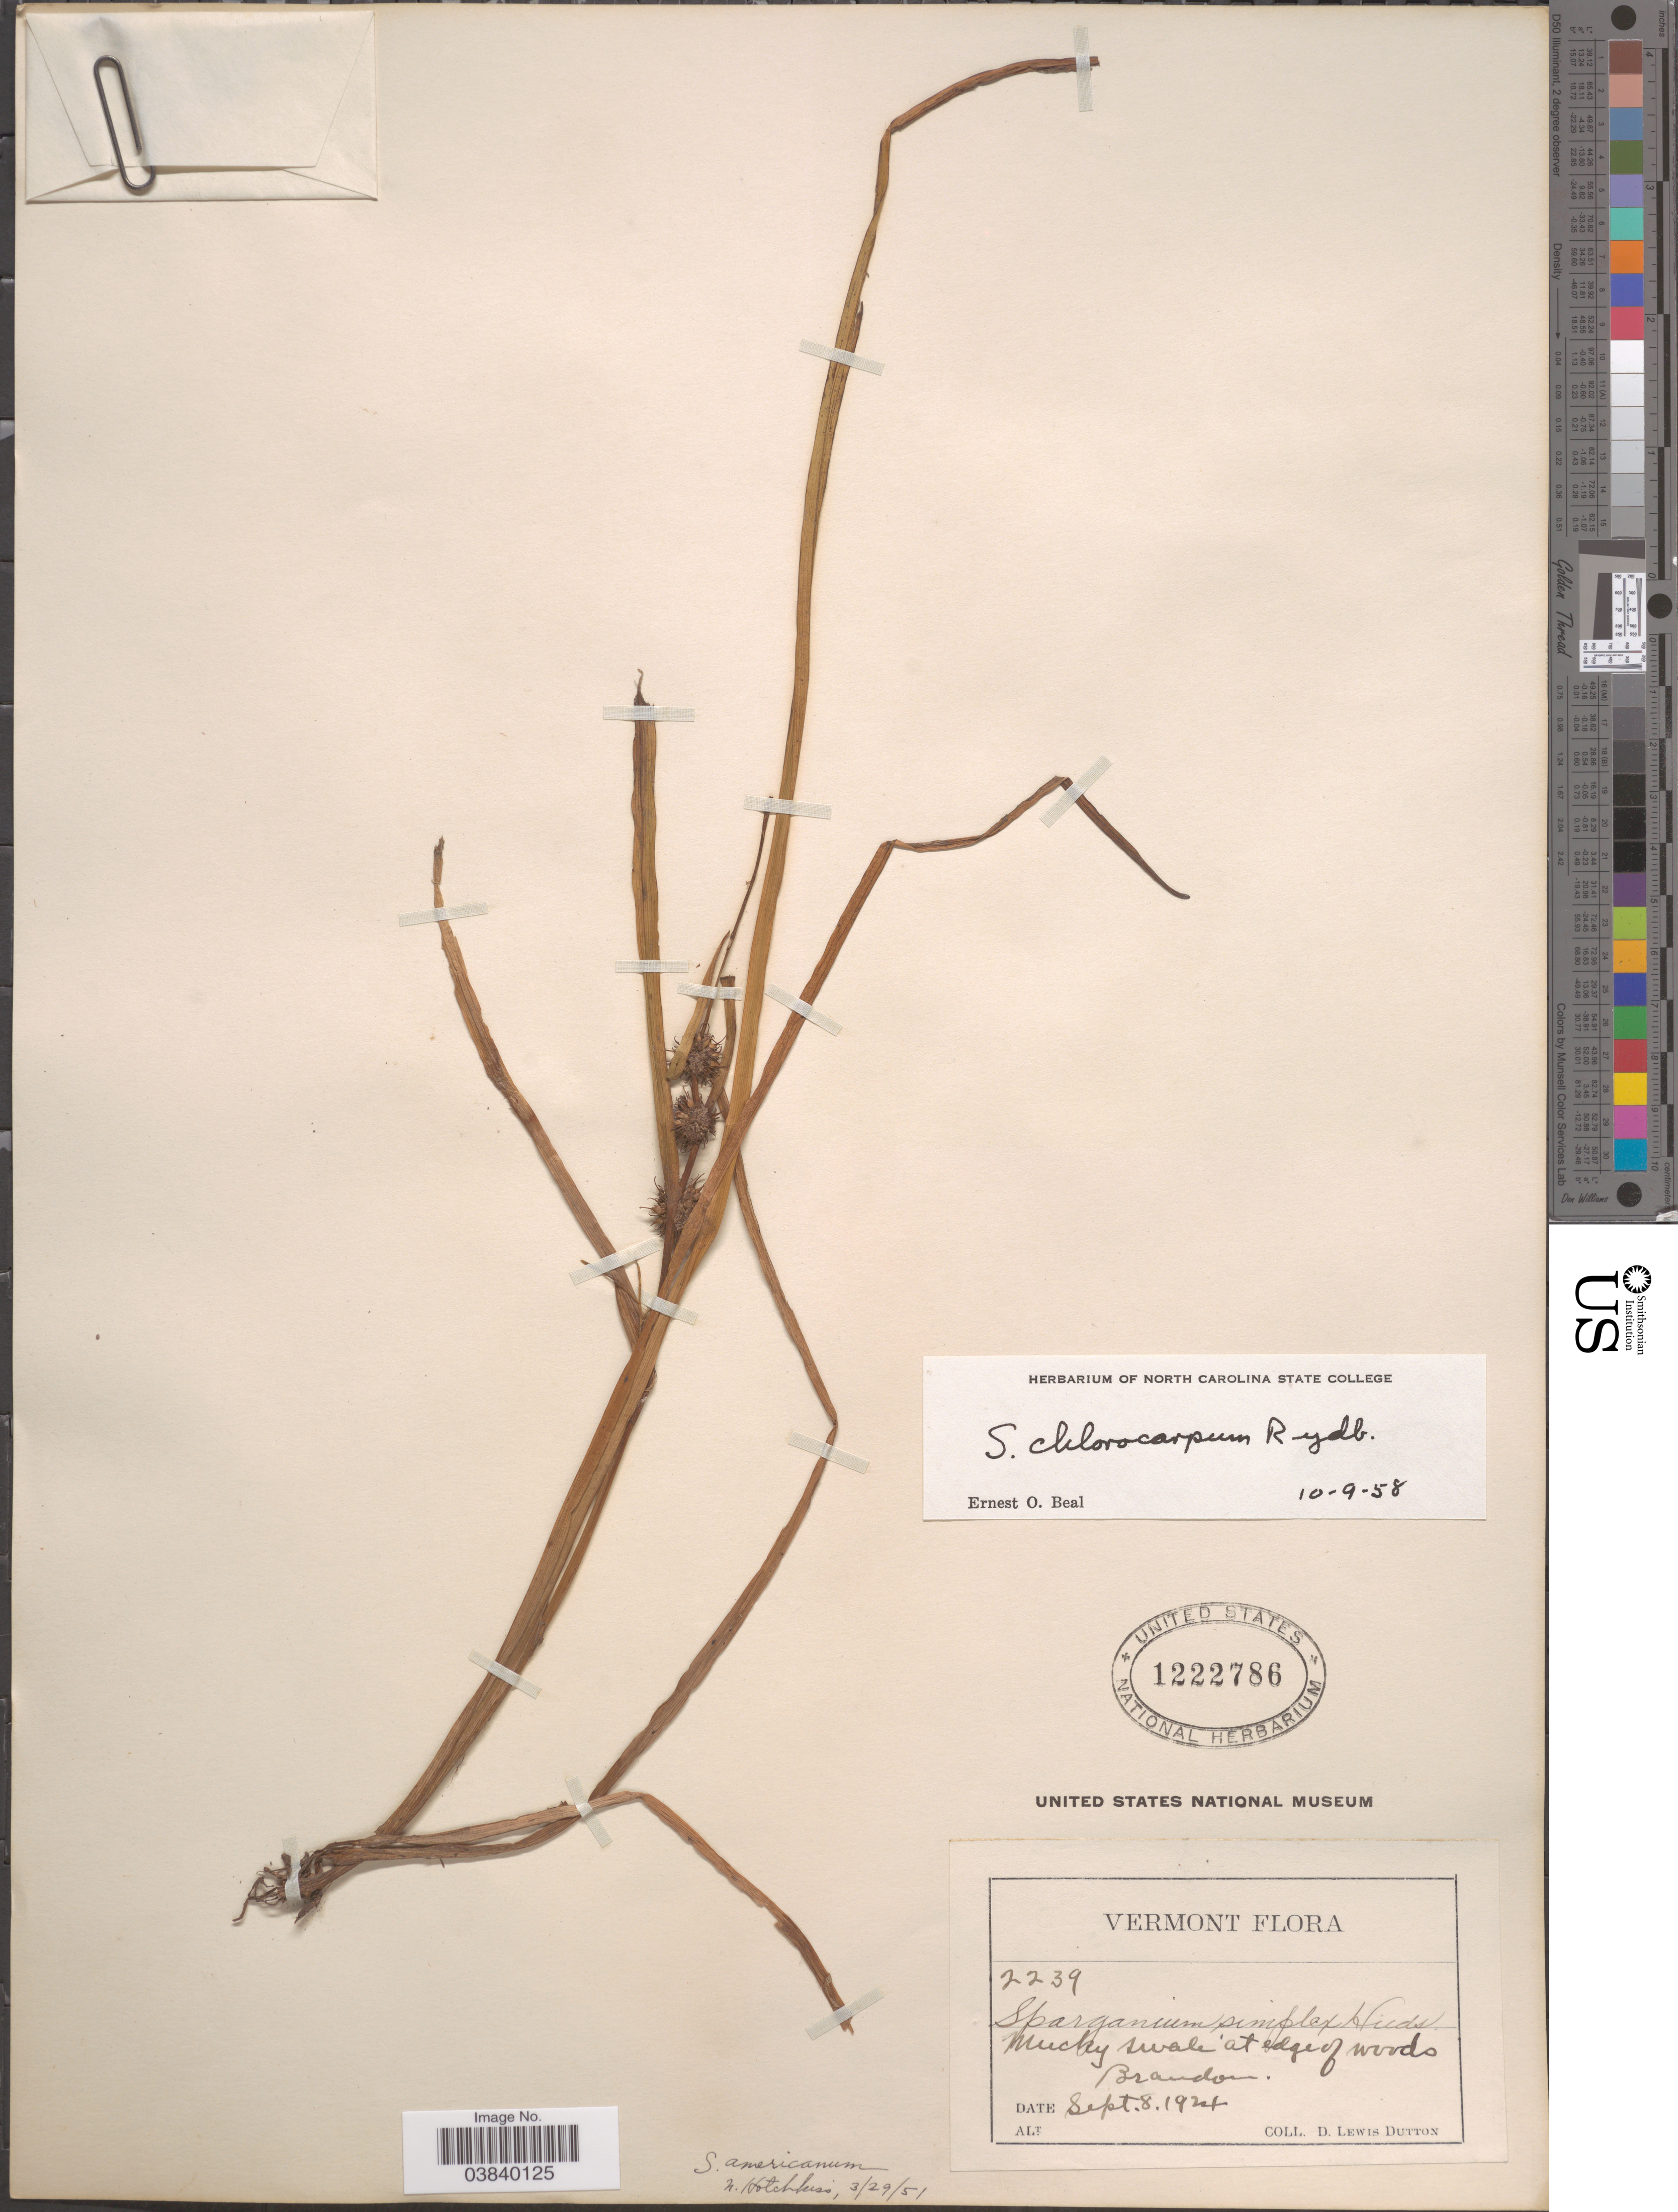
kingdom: Plantae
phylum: Tracheophyta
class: Liliopsida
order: Poales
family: Typhaceae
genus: Sparganium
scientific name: Sparganium chlorocarpum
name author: Rydb.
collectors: D. Dutton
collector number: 2239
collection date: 1924-09-08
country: United States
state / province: Vermont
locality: Brandon.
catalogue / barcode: US 1222786